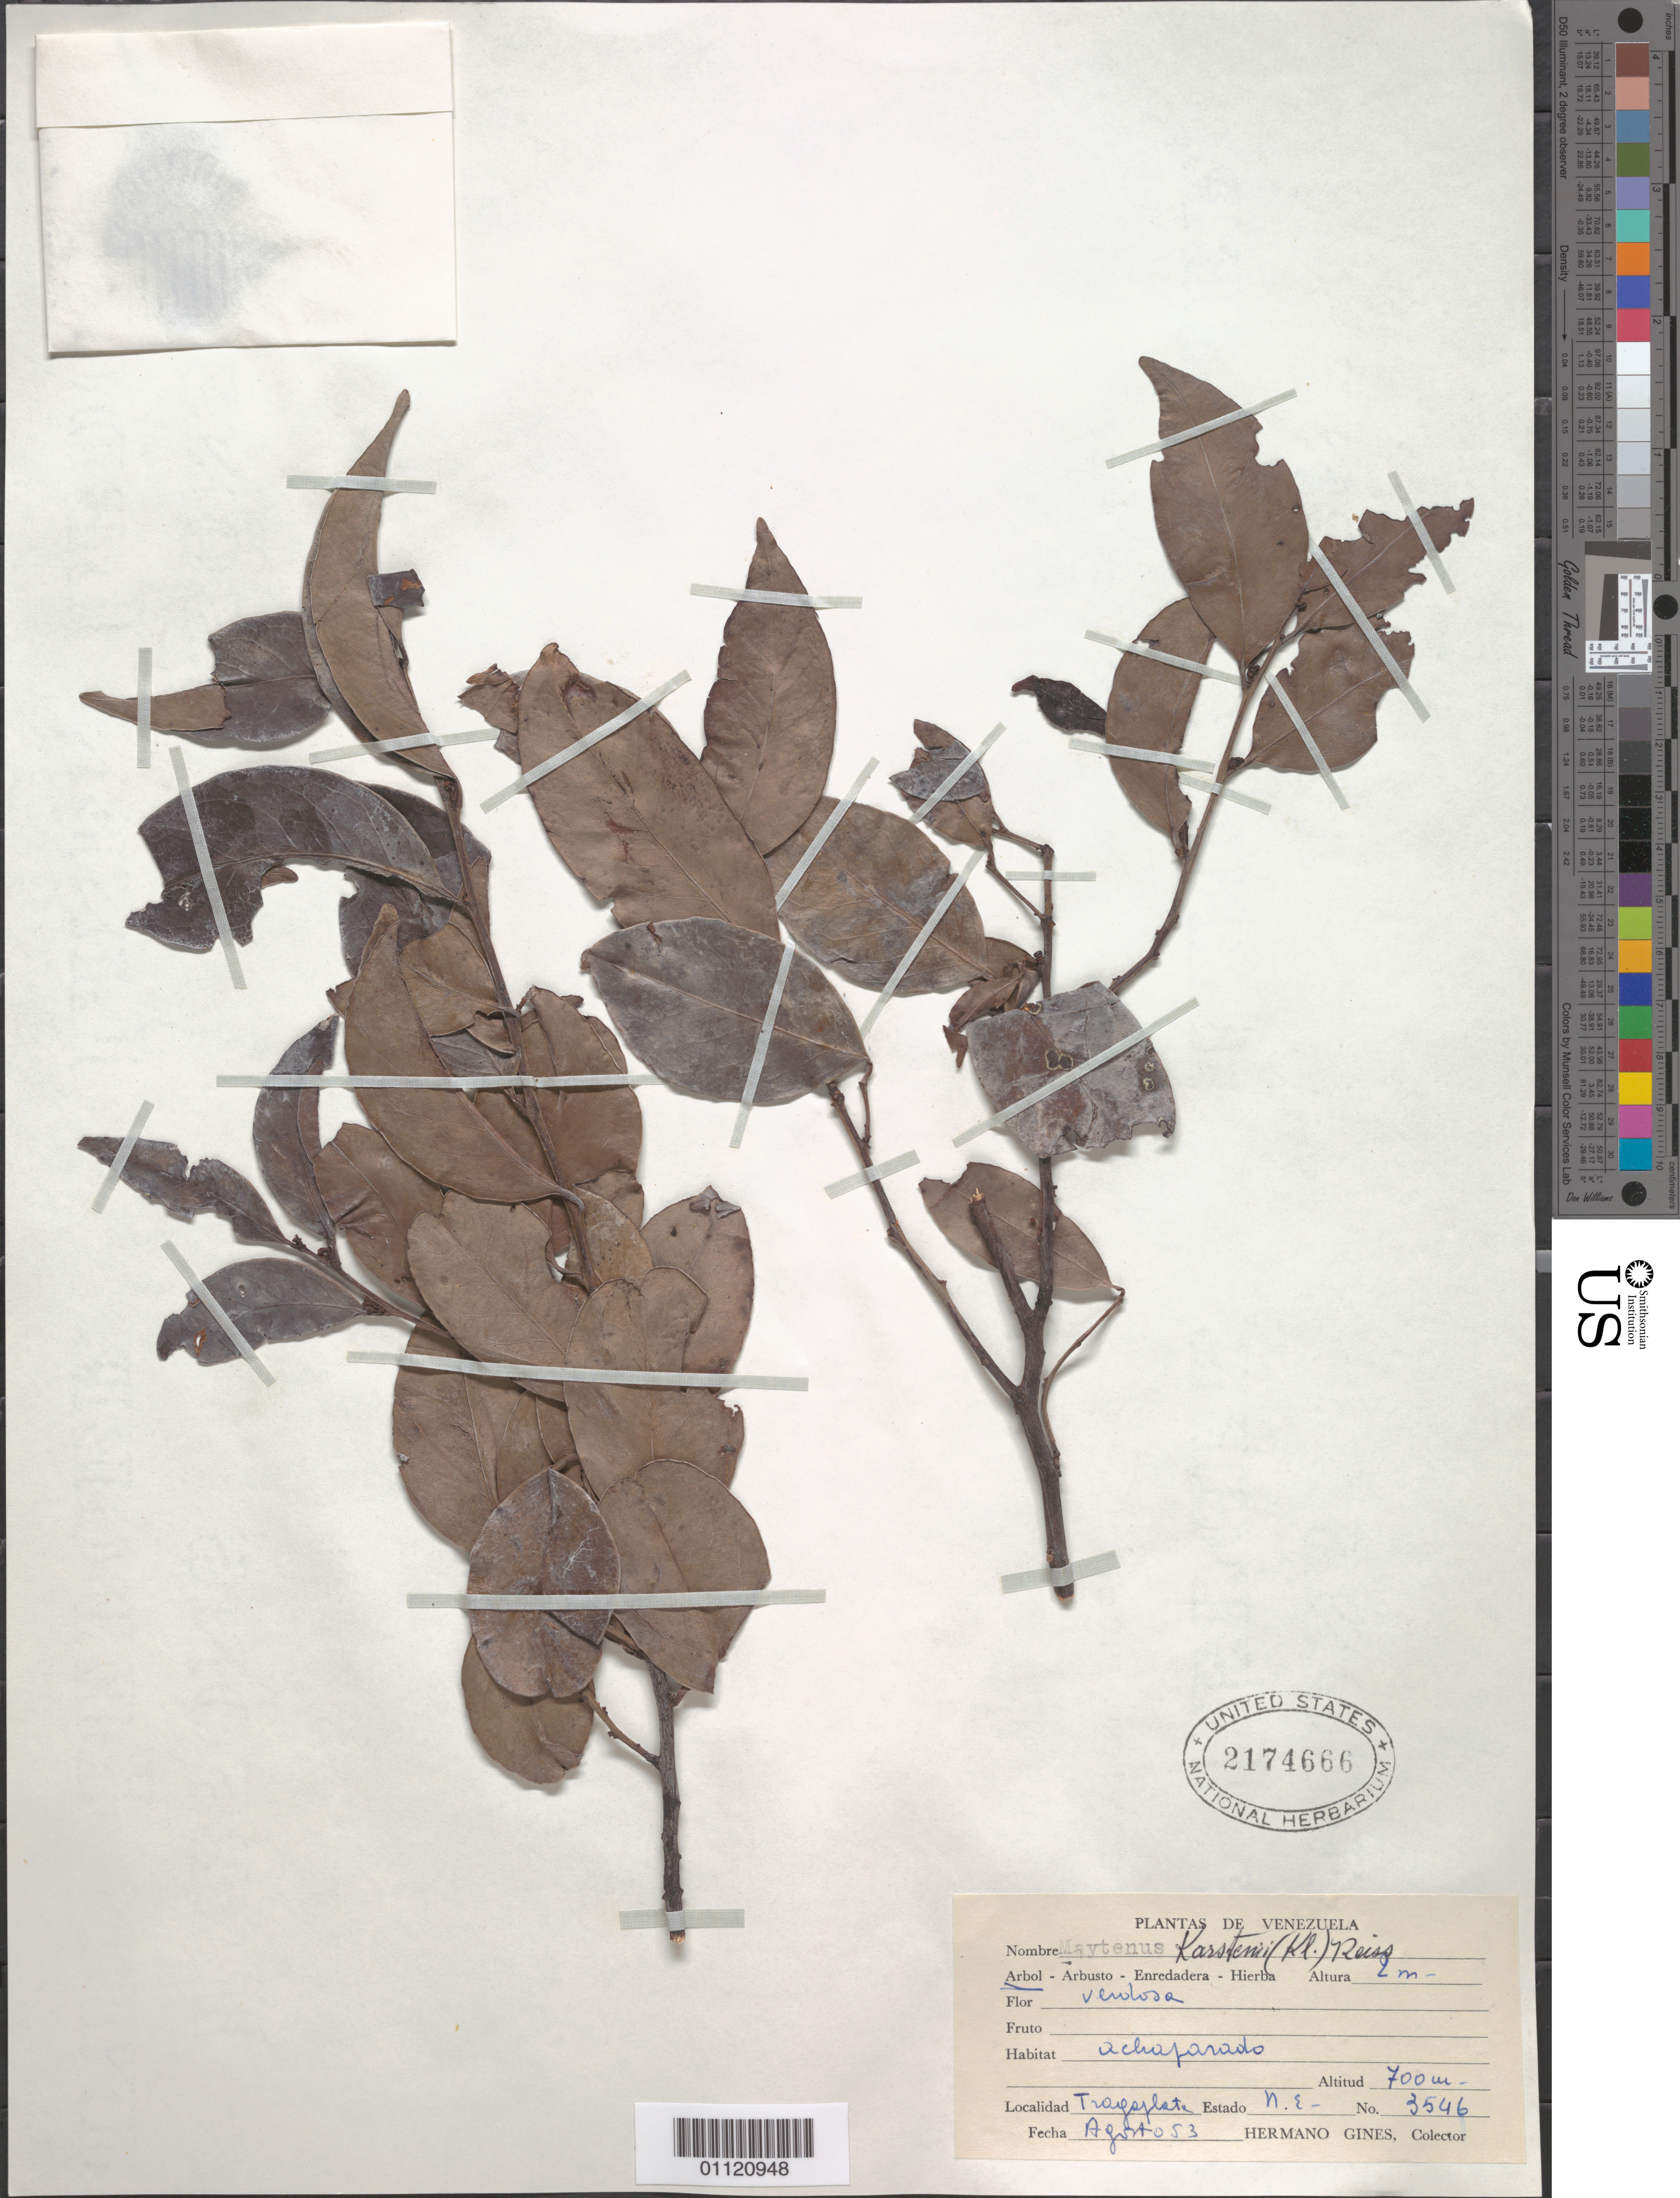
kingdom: Plantae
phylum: Tracheophyta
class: Magnoliopsida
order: Celastrales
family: Celastraceae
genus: Maytenus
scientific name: Maytenus karstenii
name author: Reissek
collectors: Bro. Gines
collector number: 3546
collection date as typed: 01 Aug 1953 to 31 Aug 1953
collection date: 1953-08-01/1953-08-31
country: Venezuela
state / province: Nueva Esparta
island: Margarita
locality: Tragaplata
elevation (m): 700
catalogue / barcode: US 2174666